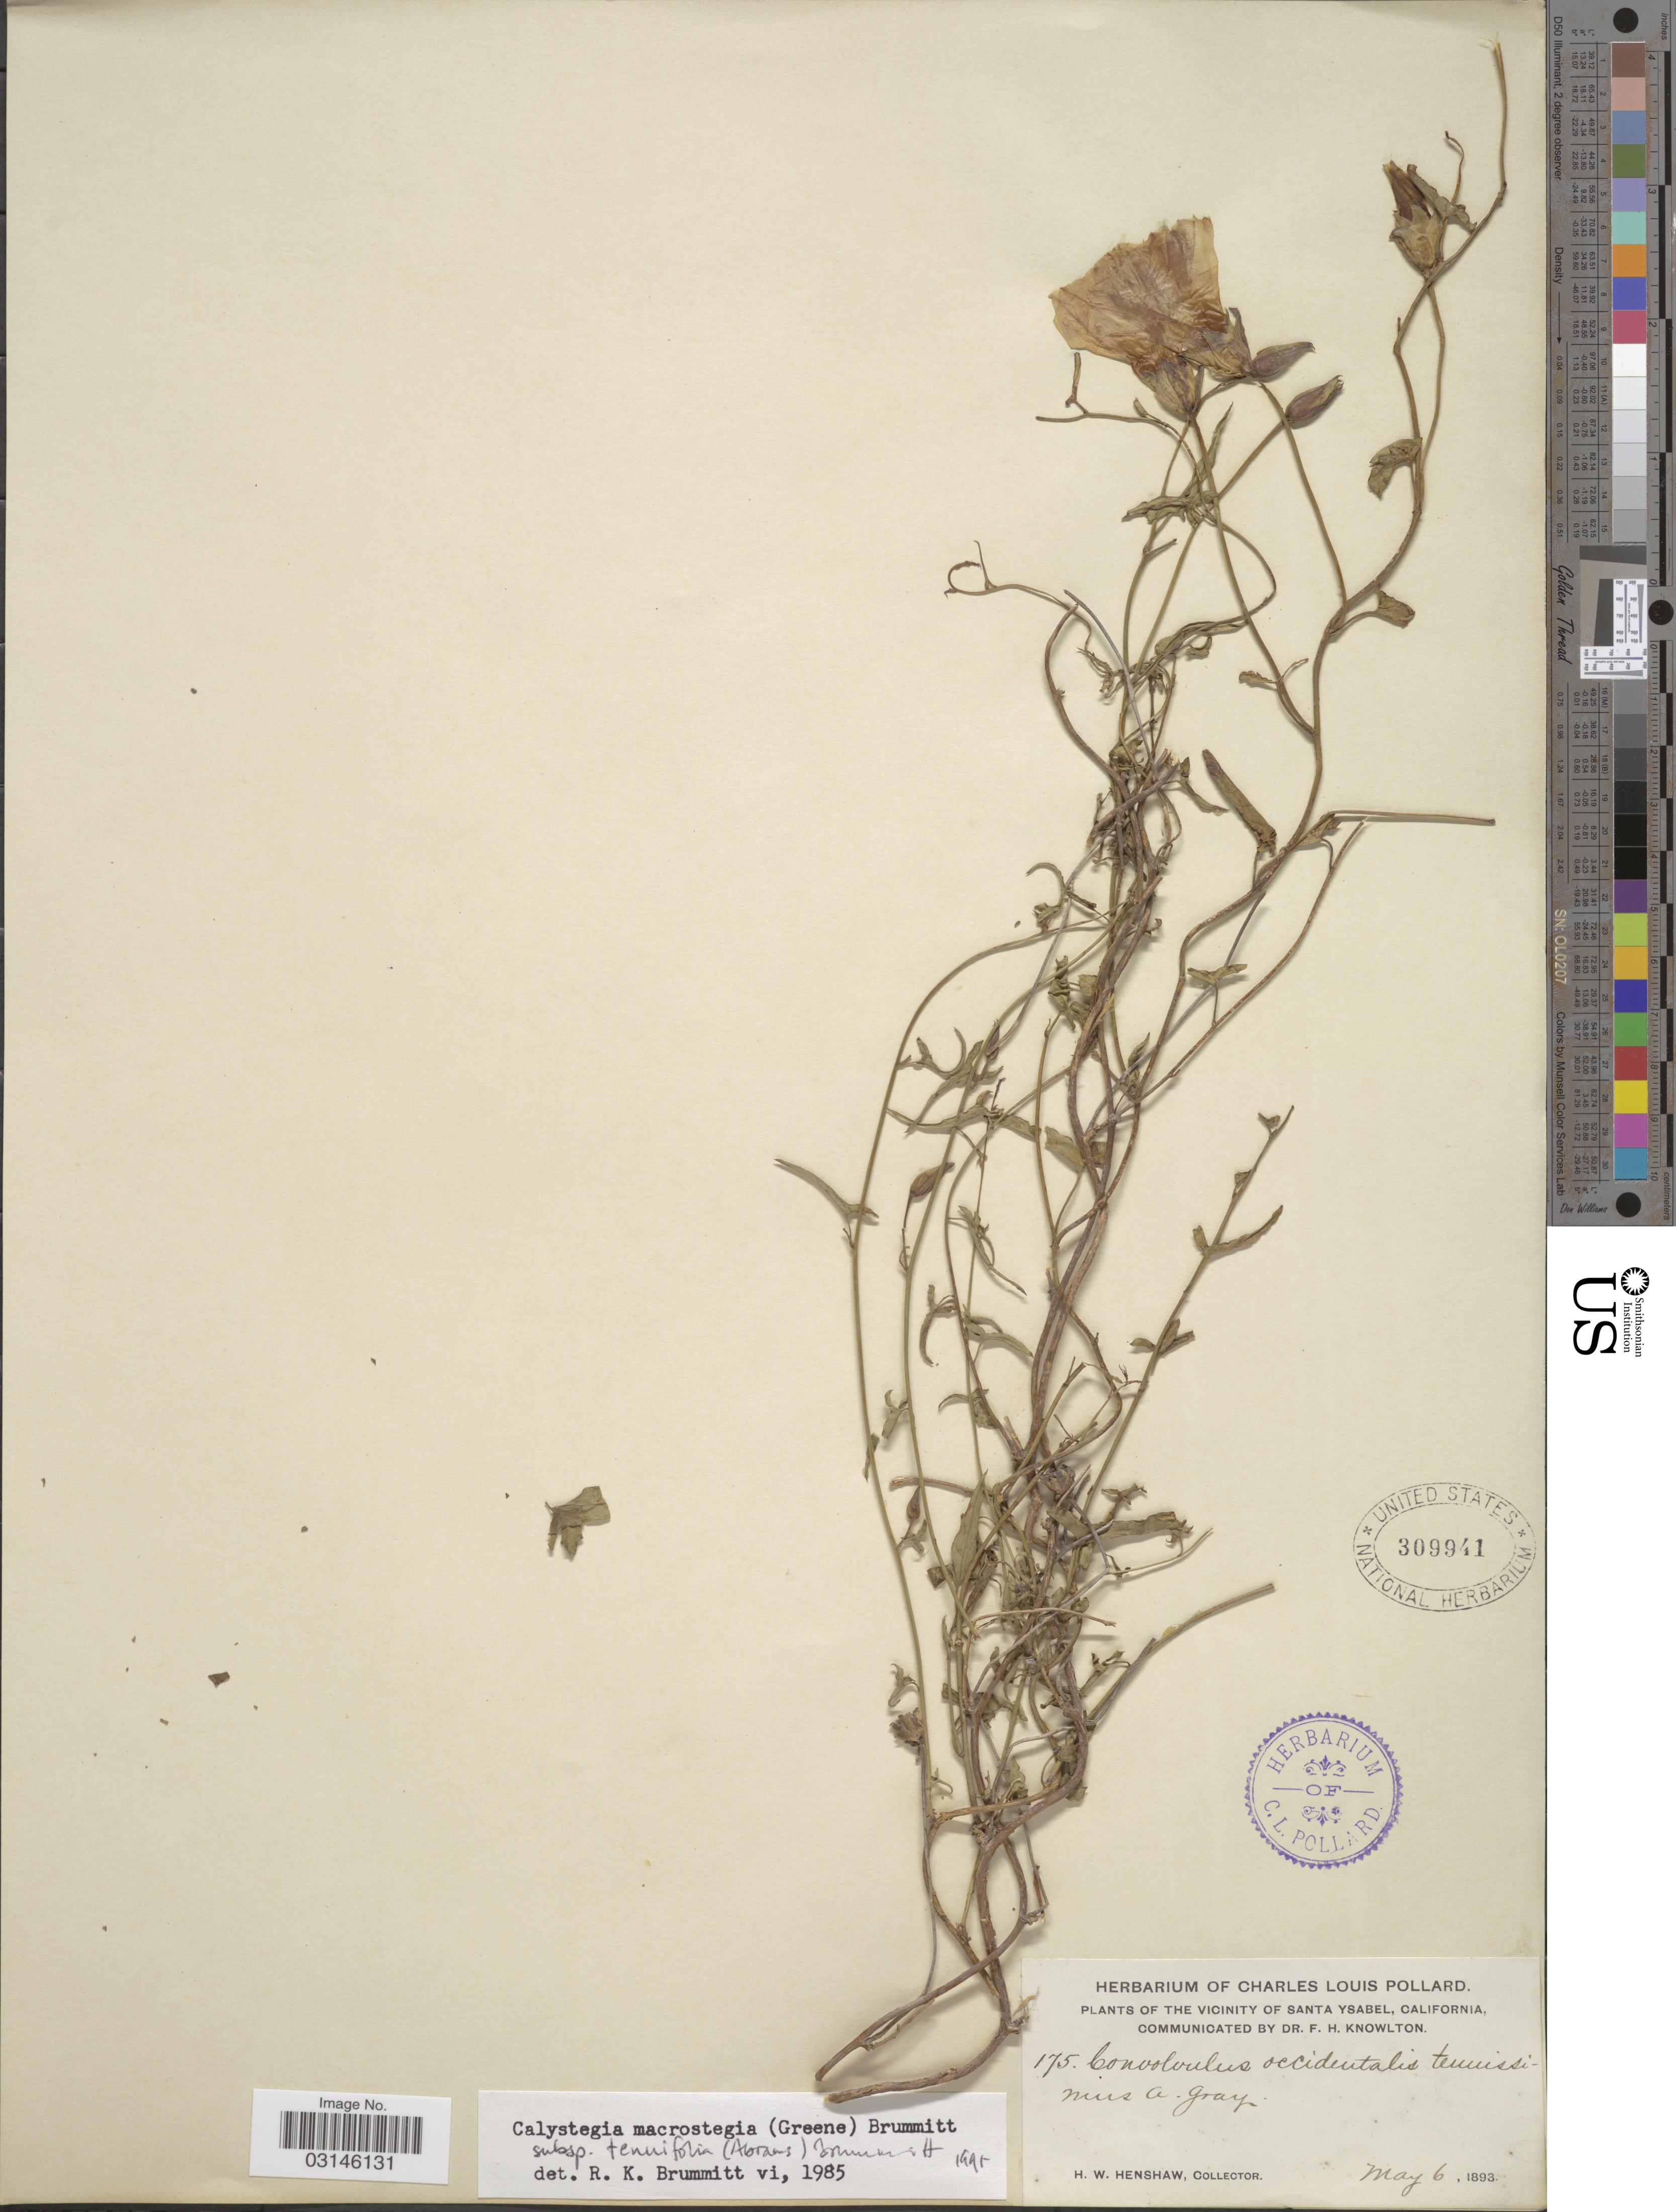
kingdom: Plantae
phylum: Tracheophyta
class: Magnoliopsida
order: Solanales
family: Convolvulaceae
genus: Calystegia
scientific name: Calystegia macrostegia subsp. tenuifolia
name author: (Abrams) Brummitt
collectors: H. Henshaw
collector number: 175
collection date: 1893-05-06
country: United States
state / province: California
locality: Vicinity of Santa Ysabel.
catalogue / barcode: US 309941